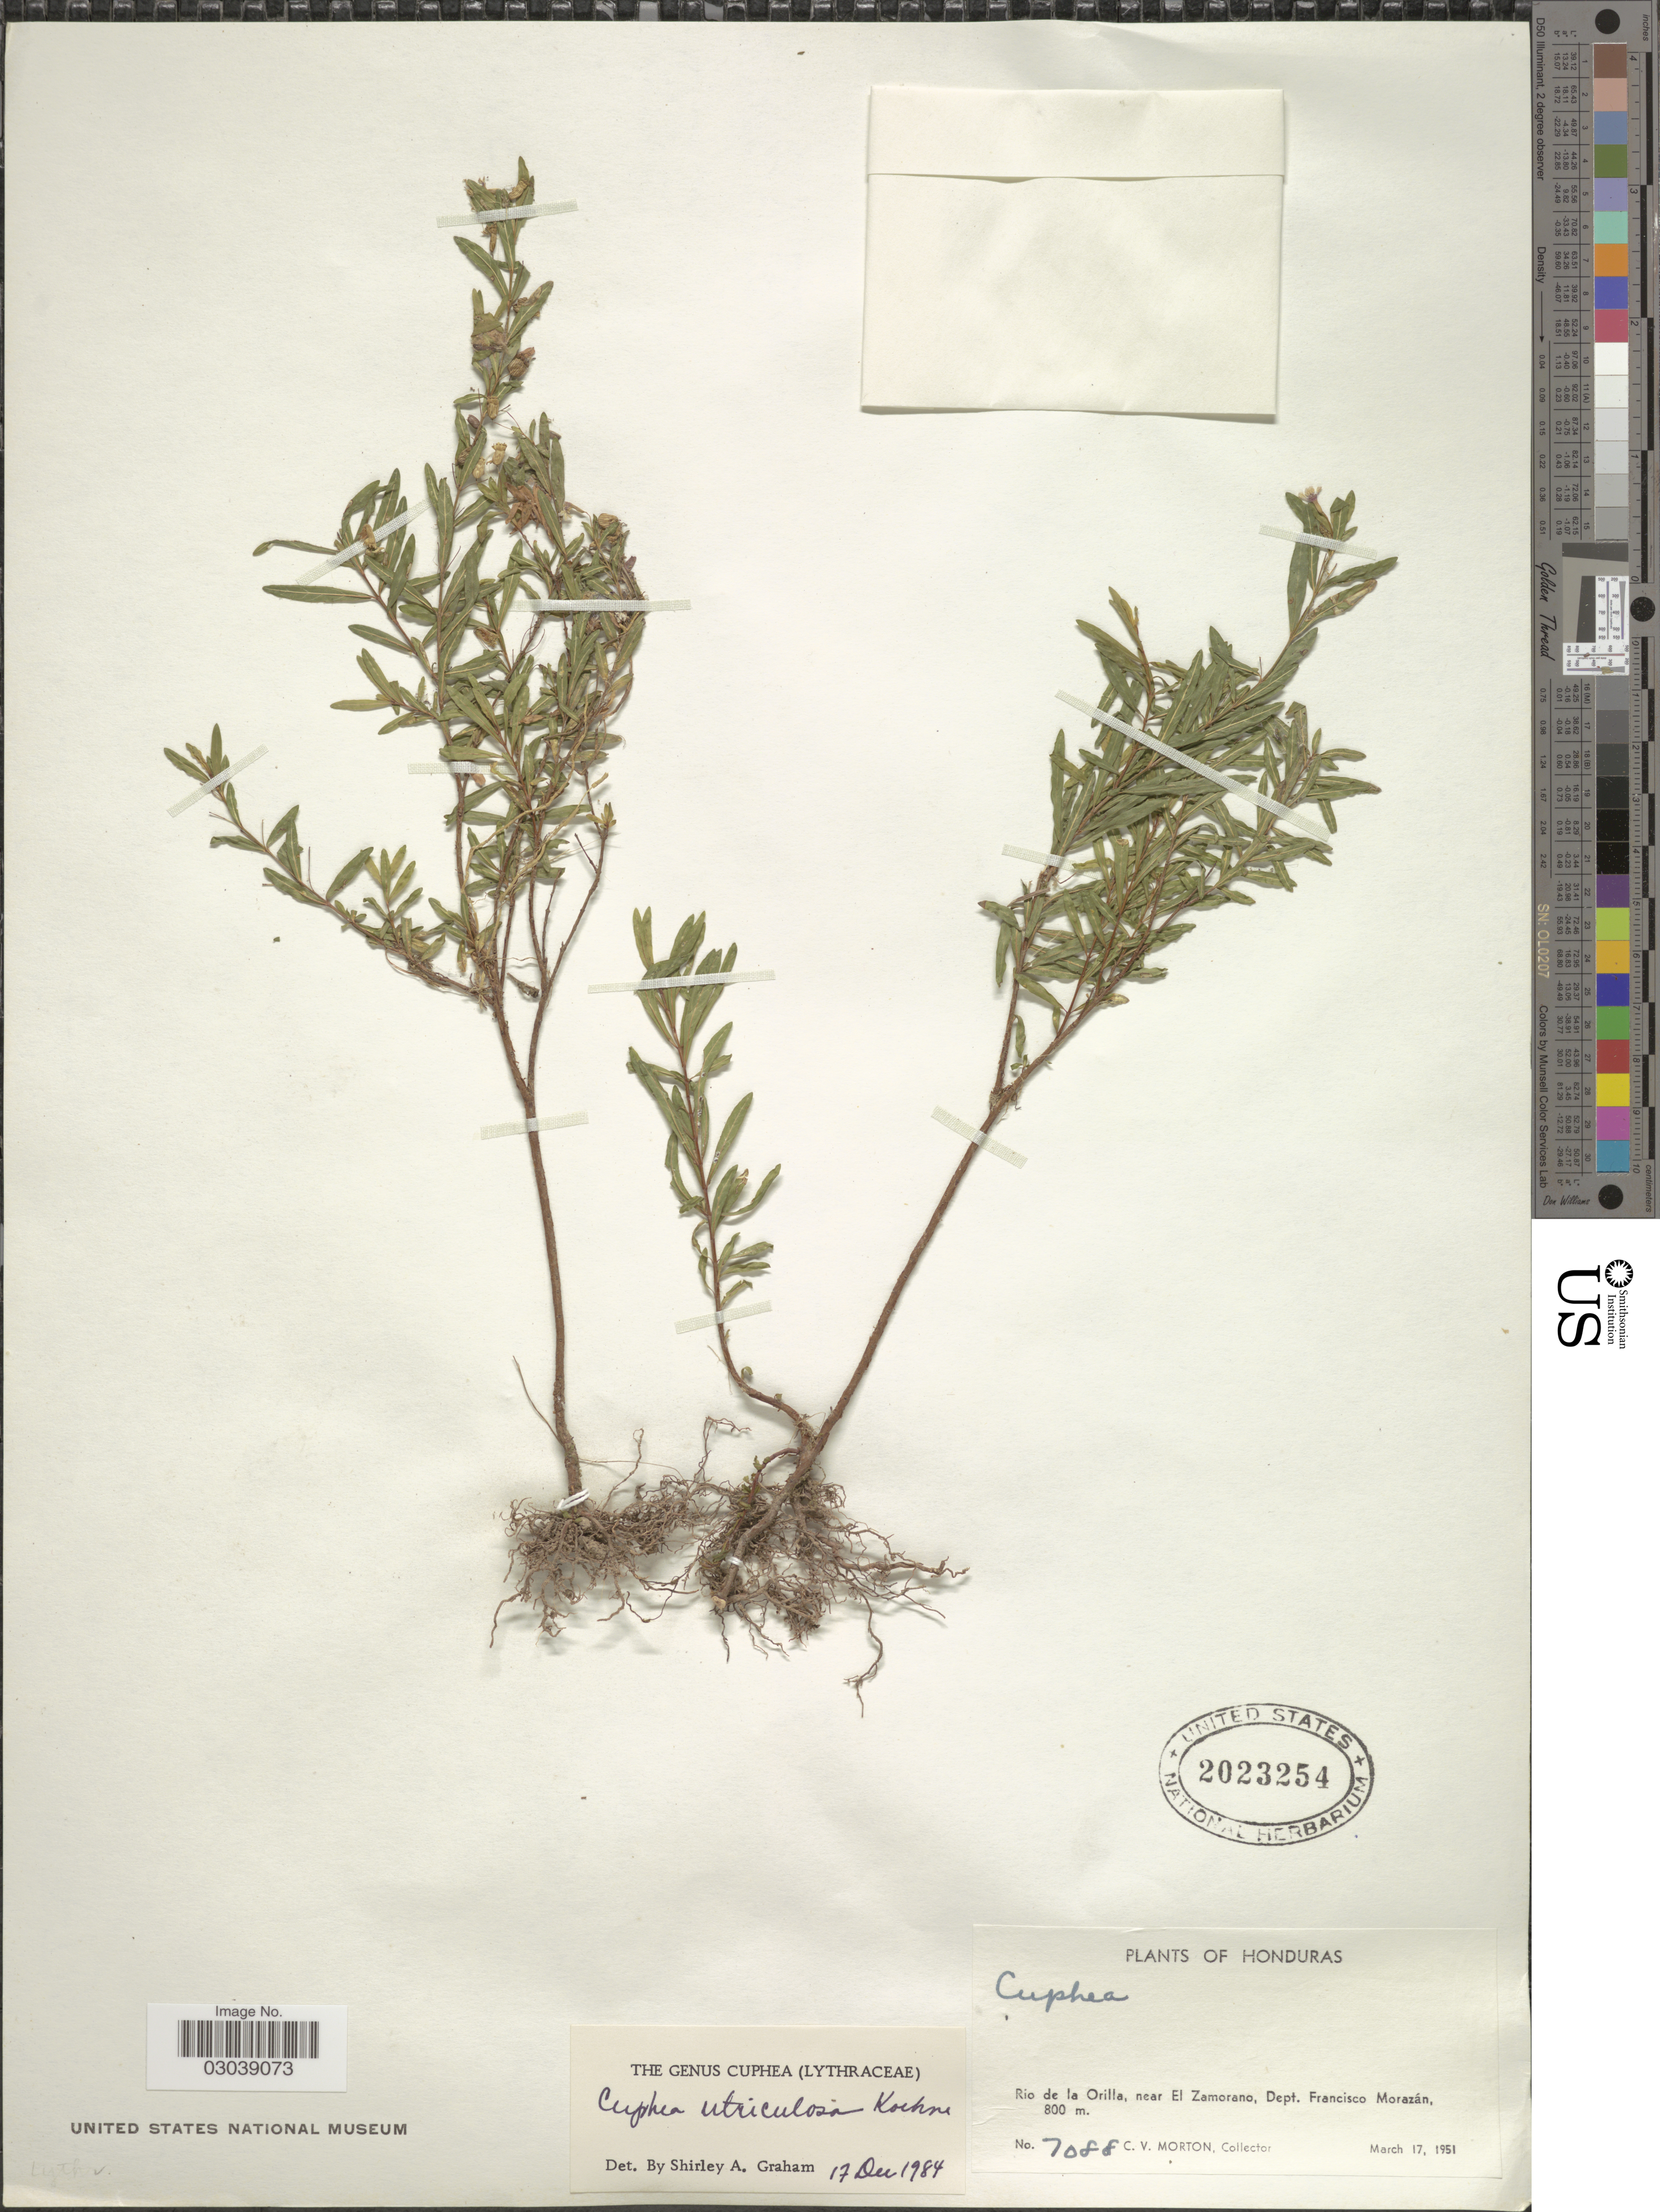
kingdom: Plantae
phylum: Tracheophyta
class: Magnoliopsida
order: Myrtales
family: Lythraceae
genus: Cuphea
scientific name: Cuphea utriculosa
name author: Koehne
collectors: C. V. Morton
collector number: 7088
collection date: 1951-03-17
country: Honduras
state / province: Fco. Morazán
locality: Rio de la Orilla, near El Zamorano, Dept. Francisco Morazán.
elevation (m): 800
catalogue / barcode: US 2023254